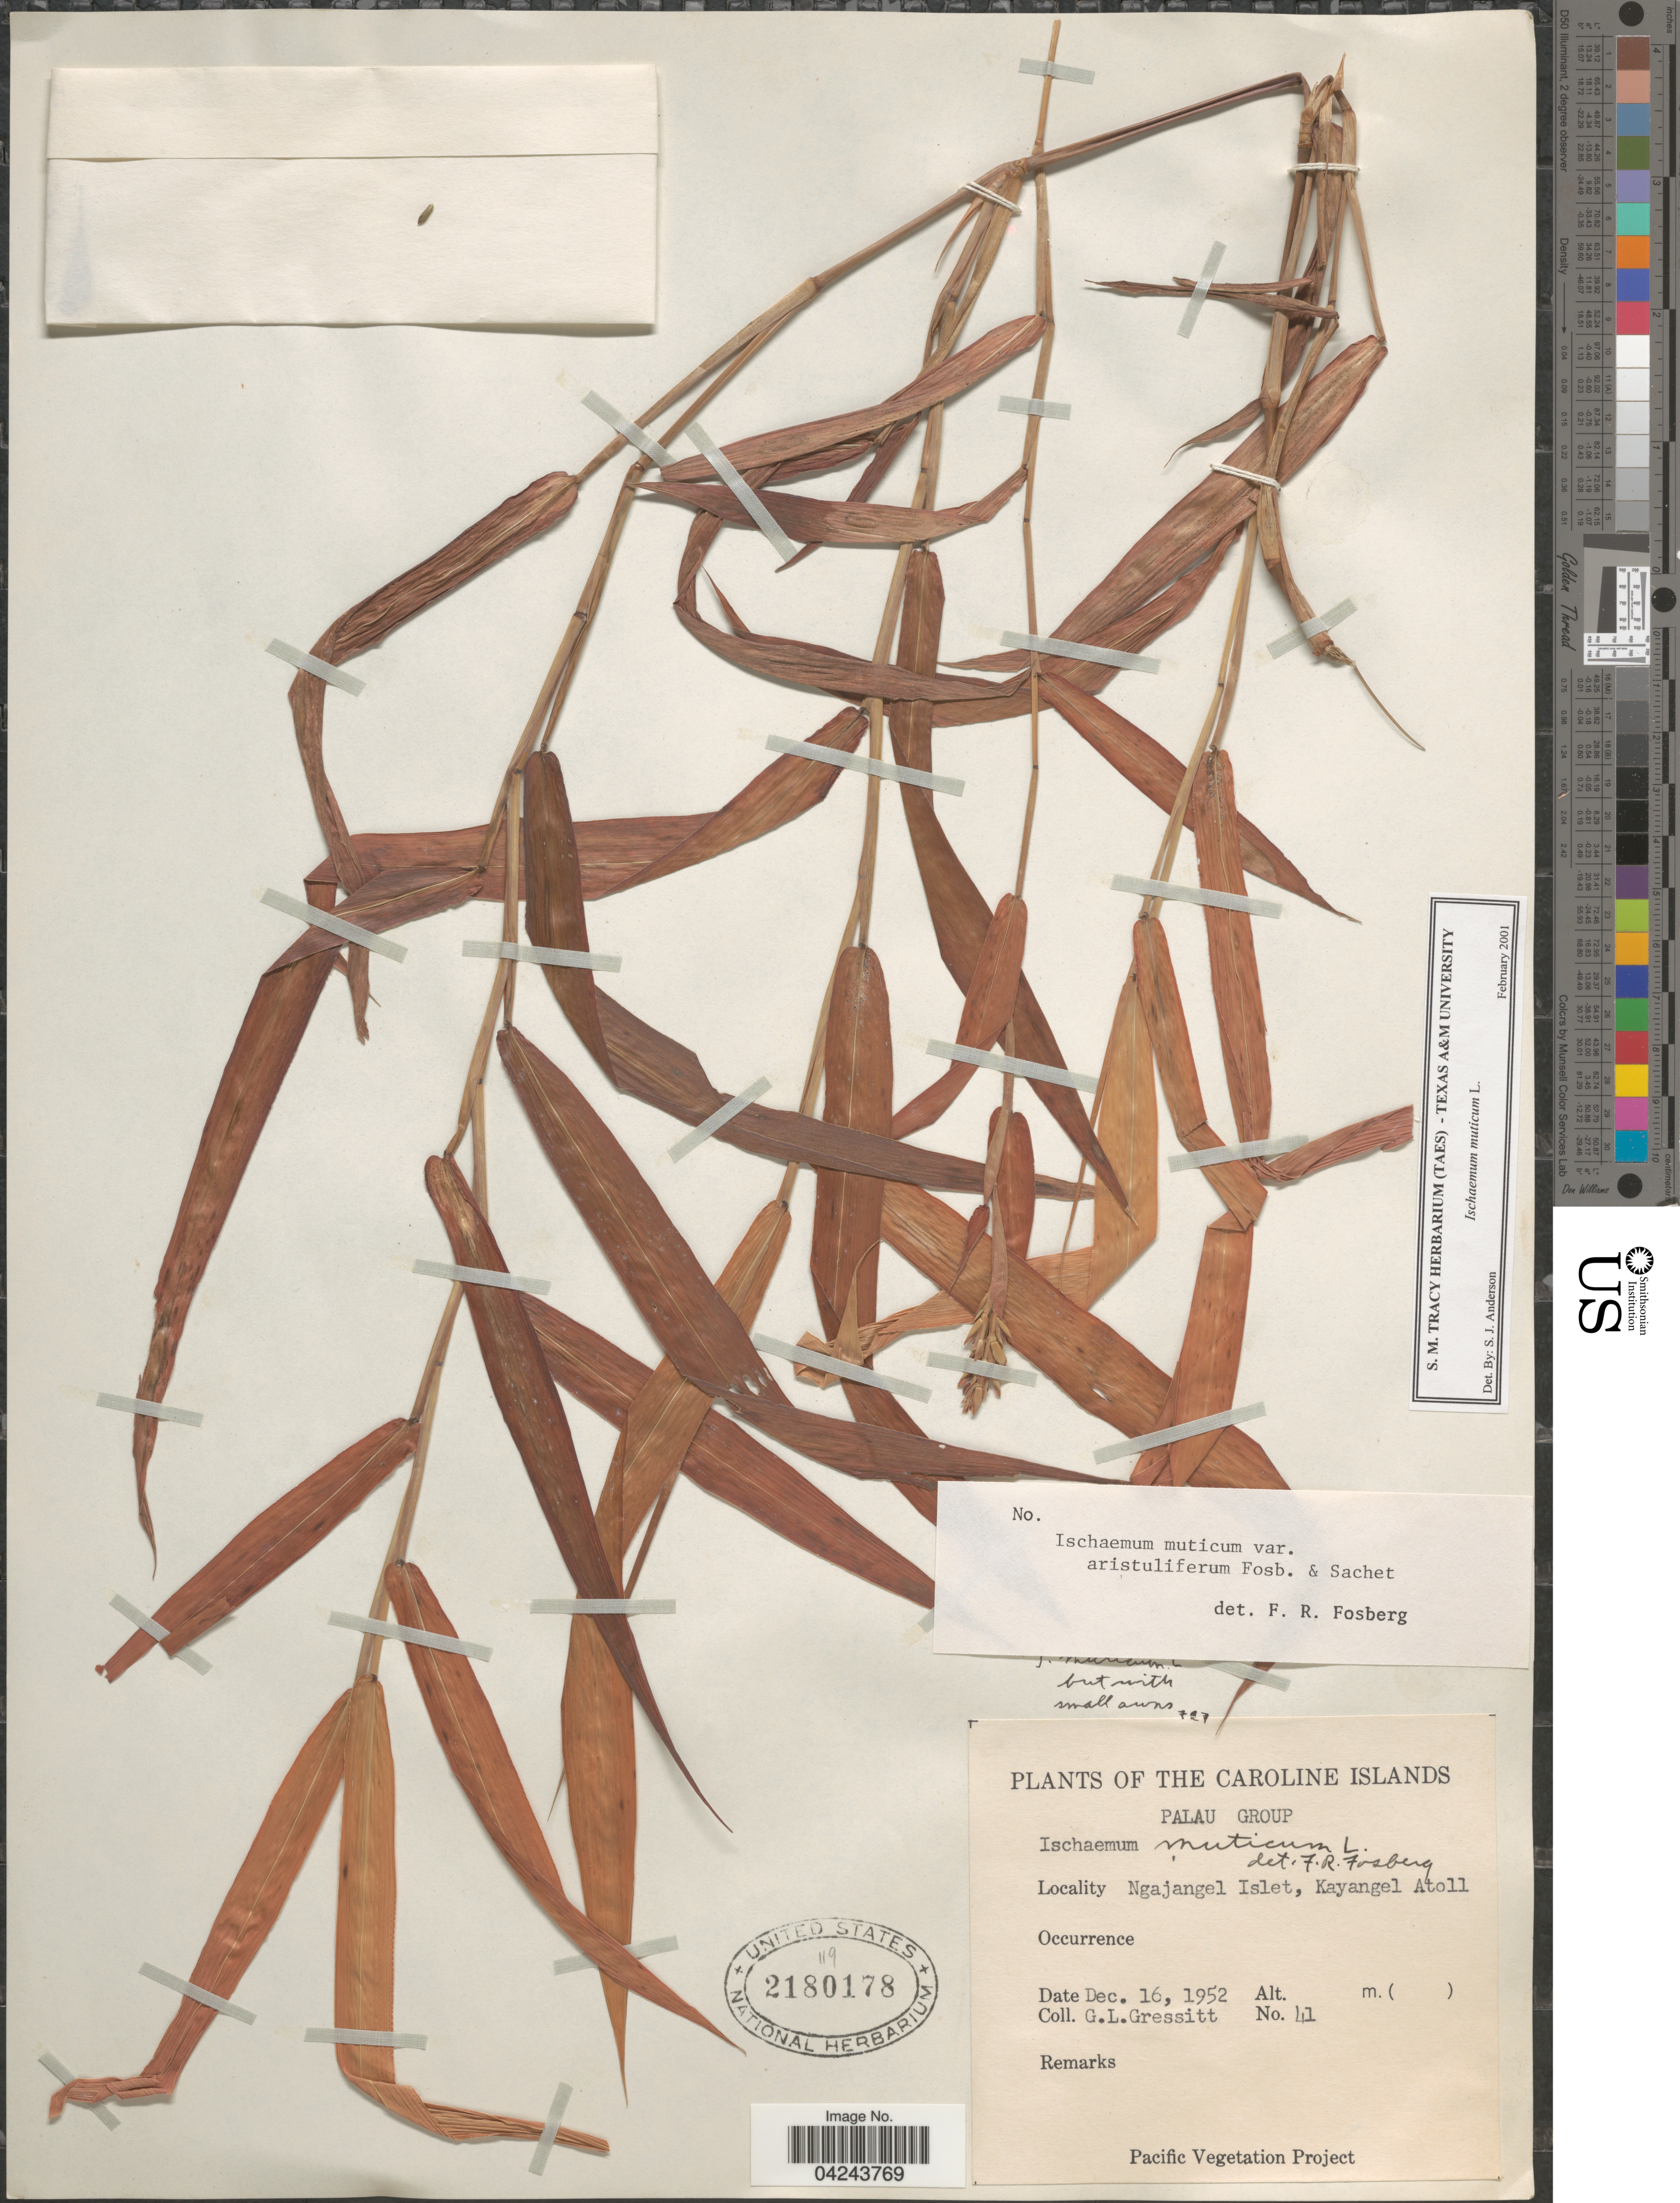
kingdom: Plantae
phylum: Tracheophyta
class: Liliopsida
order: Poales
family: Poaceae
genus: Ischaemum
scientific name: Ischaemum muticum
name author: L.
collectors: G. Gressitt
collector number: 41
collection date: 1952-12-16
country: Palau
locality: Caroline Islands. Palau Group. Ngajangel Islet, Kayangel Atoll.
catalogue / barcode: US 2180178